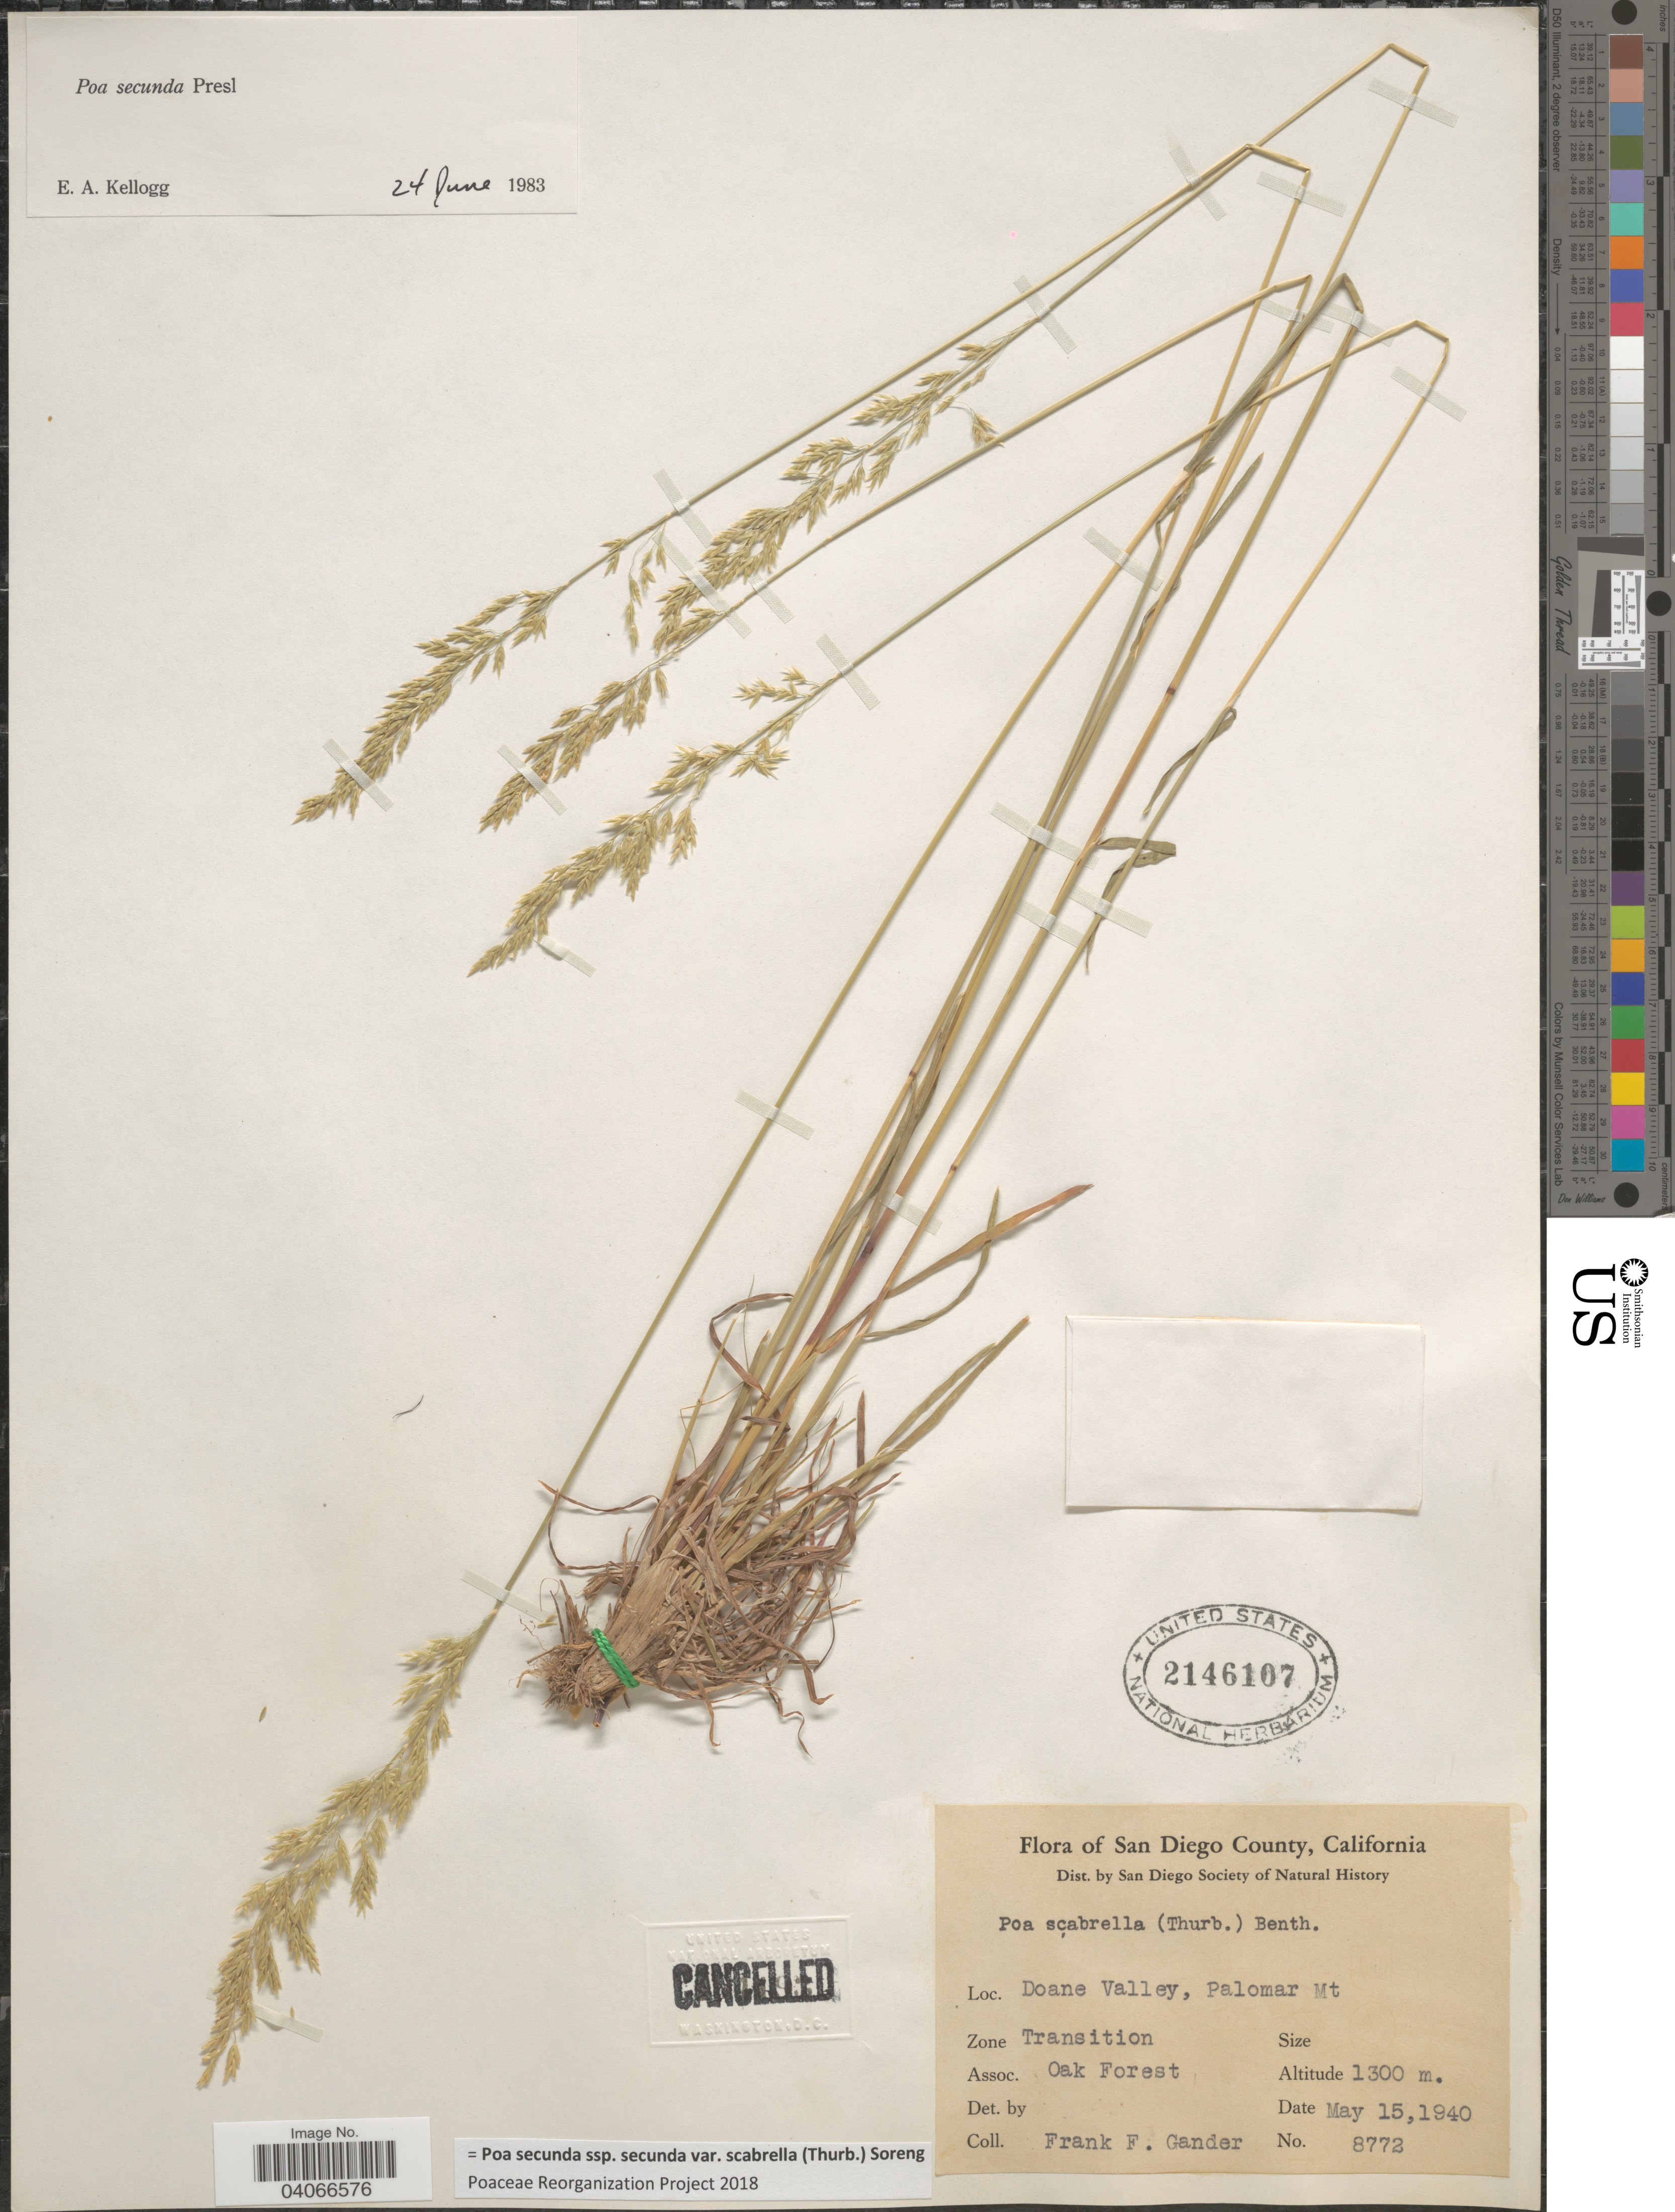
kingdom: Plantae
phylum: Tracheophyta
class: Liliopsida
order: Poales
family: Poaceae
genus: Poa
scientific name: Poa secunda subsp. secunda var. scabrella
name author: (Thurb.) Soreng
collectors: F. Gander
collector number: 8772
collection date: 1940-05-15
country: United States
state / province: California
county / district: San Diego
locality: San Diego County. Doane Valley, Palomar Mt. Zone Transition.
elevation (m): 1300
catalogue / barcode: US 2146107